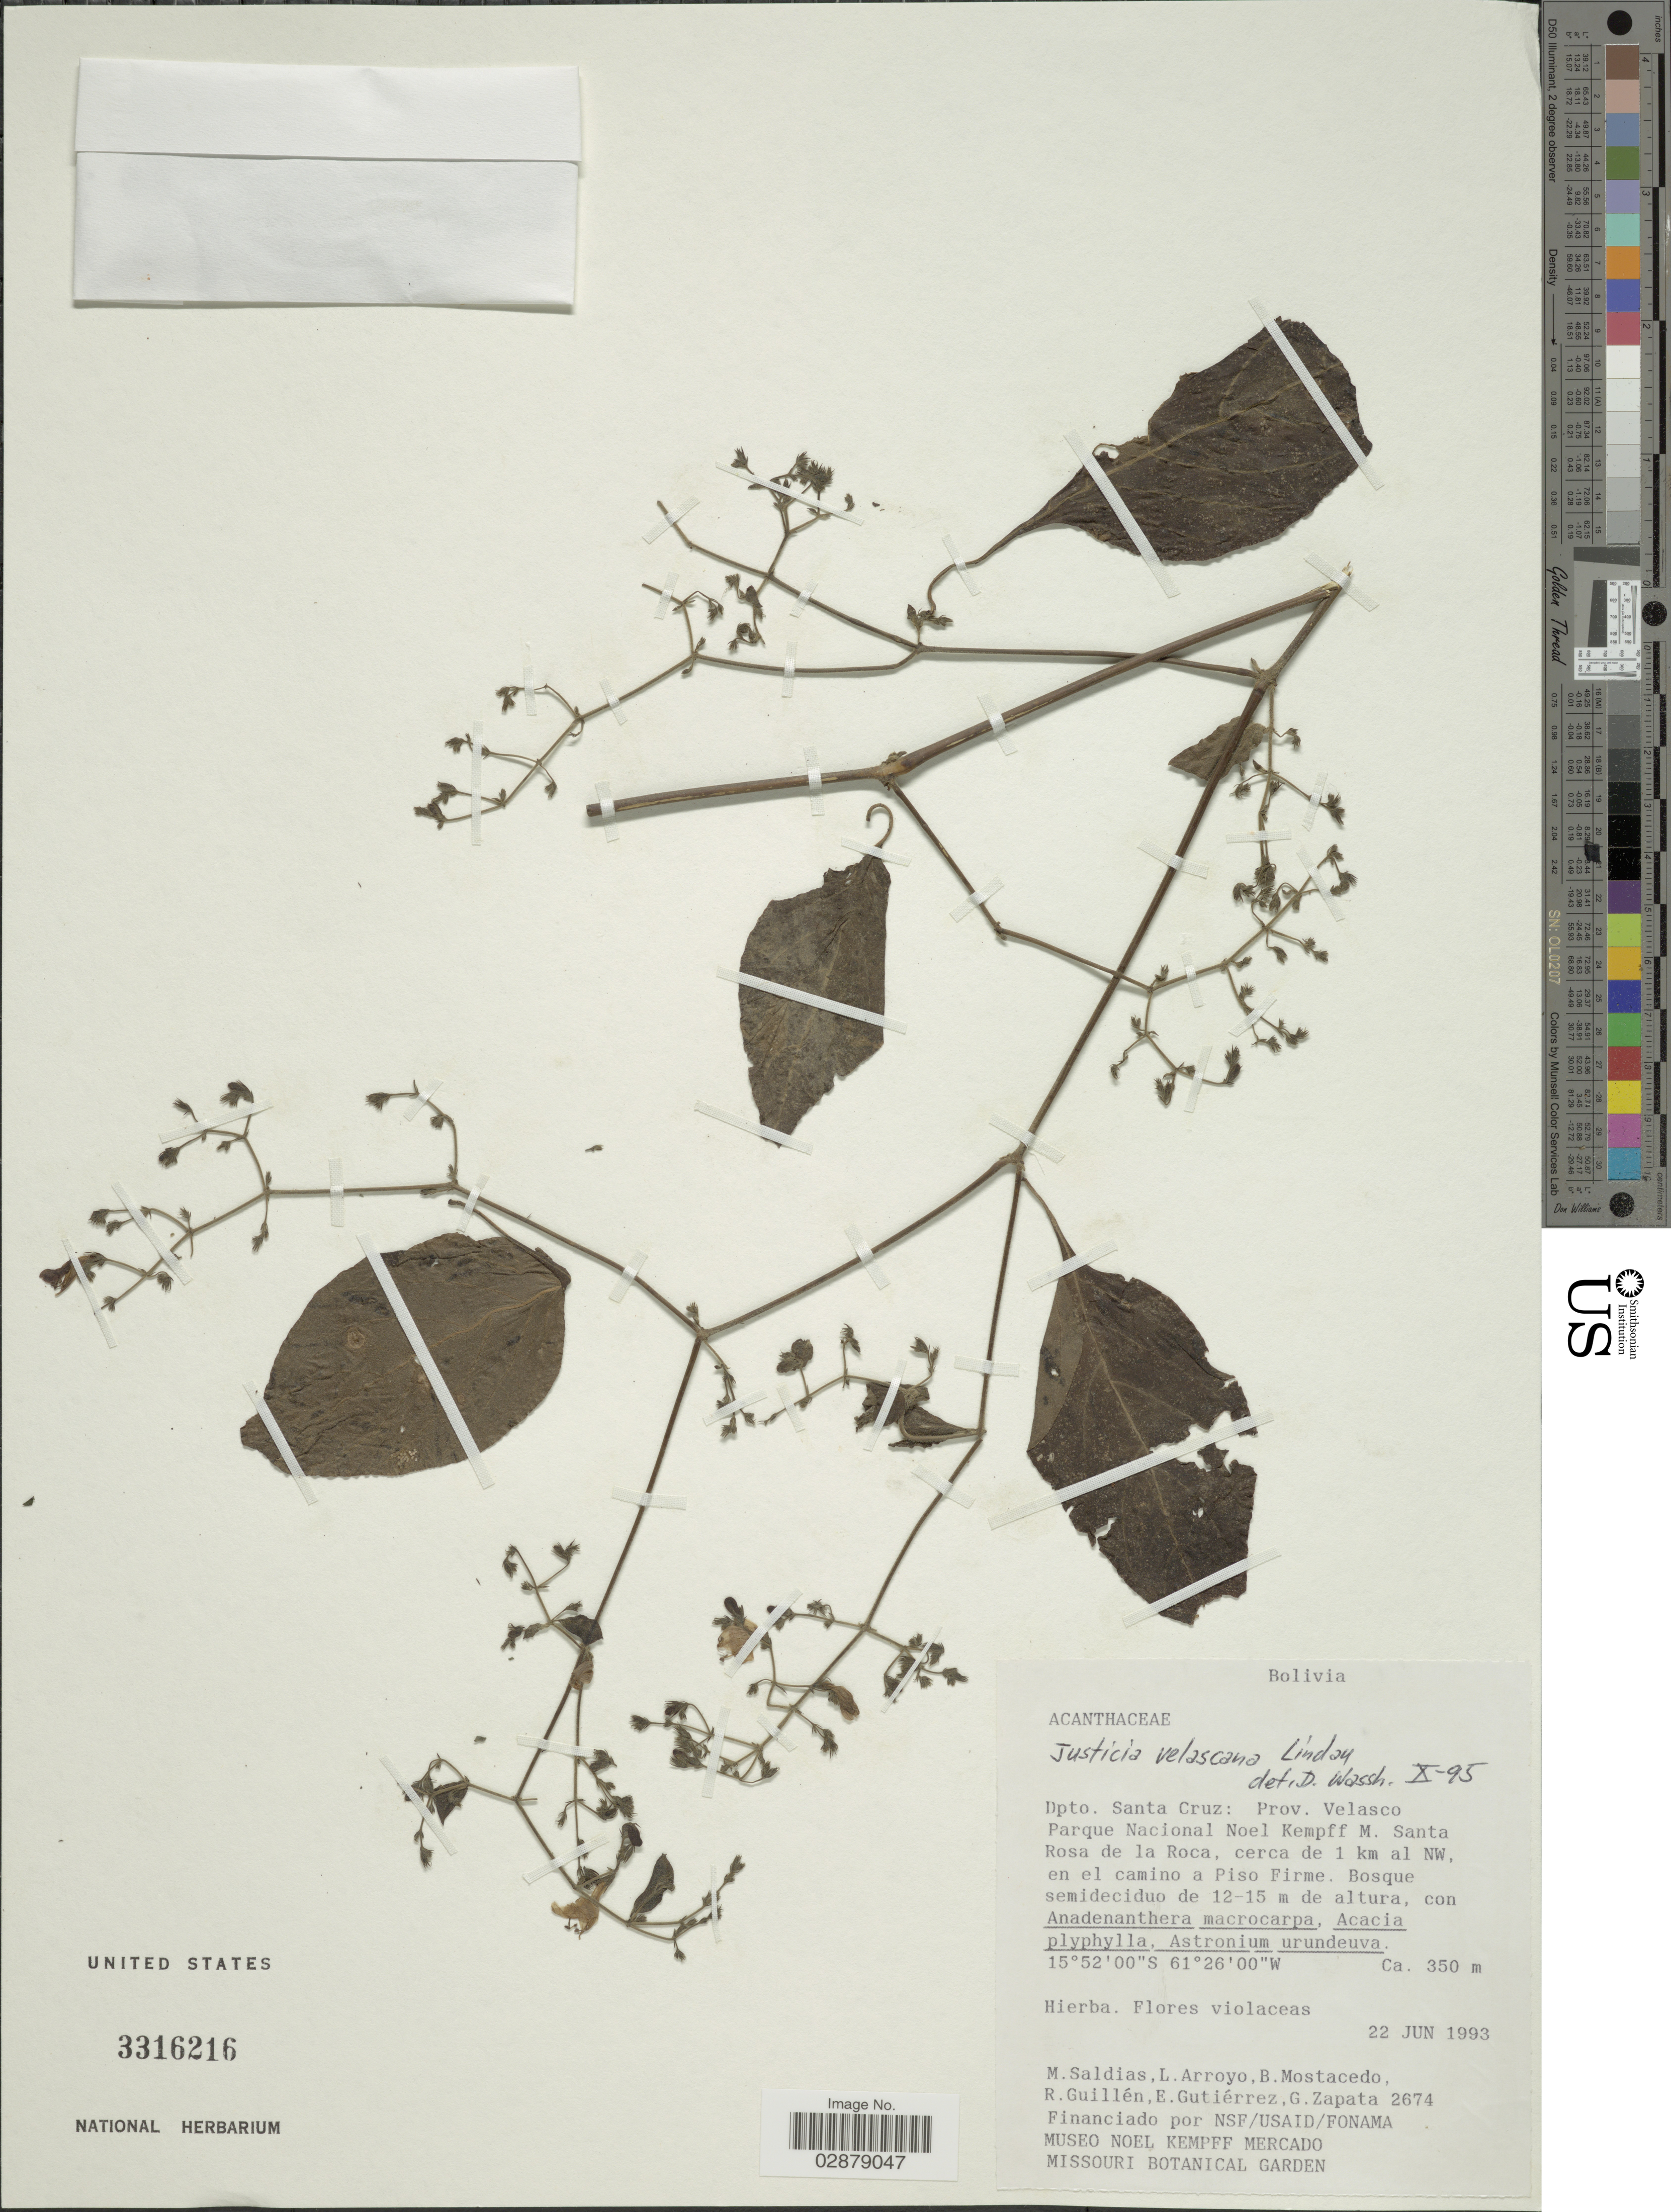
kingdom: Plantae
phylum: Tracheophyta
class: Magnoliopsida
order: Lamiales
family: Acanthaceae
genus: Justicia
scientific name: Justicia glaziovii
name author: Lindau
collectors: M. Saldias, L. Arroyo, B. Mostacedo, R. Guillen & et al.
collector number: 2674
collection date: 1993-06-22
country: Bolivia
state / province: Santa Cruz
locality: Dpto. Santa Cruz: Prov. Velasco Parque Nacional Noel Kempff M. Santa Rosa de la Roca, cerca de 1 km al NW, en el camino a Piso Firme.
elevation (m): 350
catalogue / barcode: US 3316216